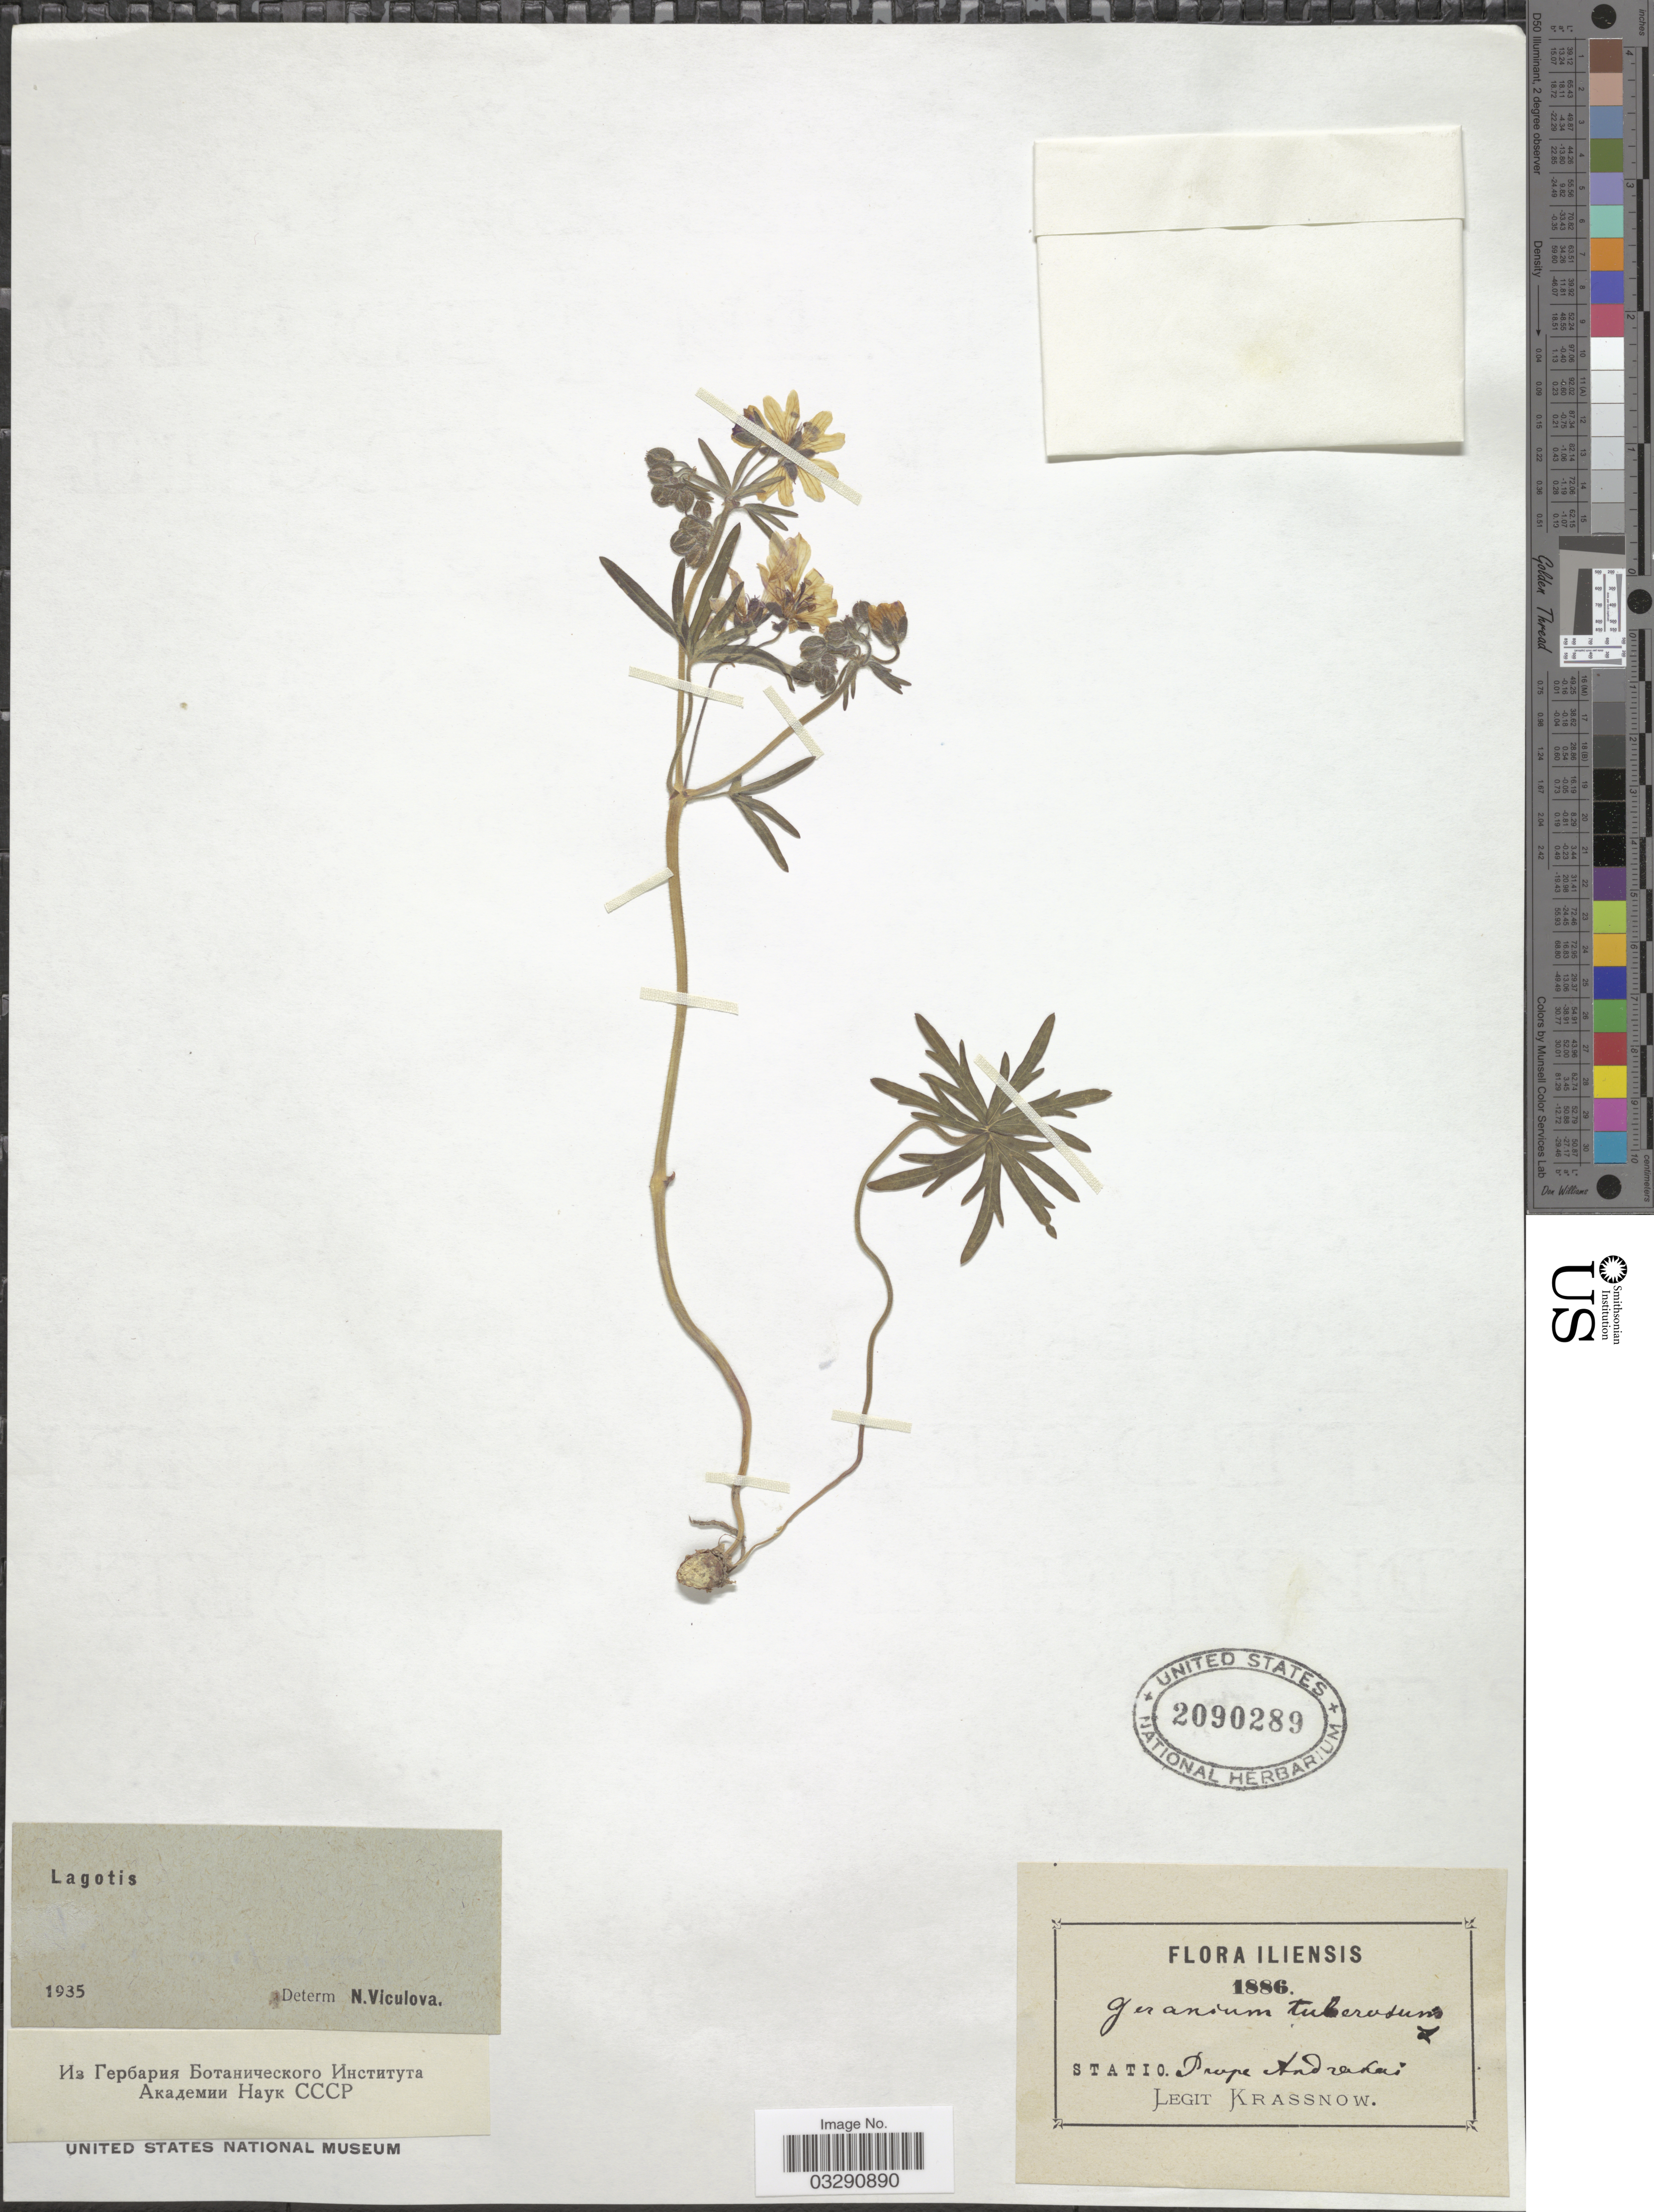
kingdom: Plantae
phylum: Tracheophyta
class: Magnoliopsida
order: Geraniales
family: Geraniaceae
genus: Geranium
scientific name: Geranium tuberosum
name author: L.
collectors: -. Krassnow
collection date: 1886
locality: Iliensis, Statio. Prope Andrahai.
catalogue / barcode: US 2090289